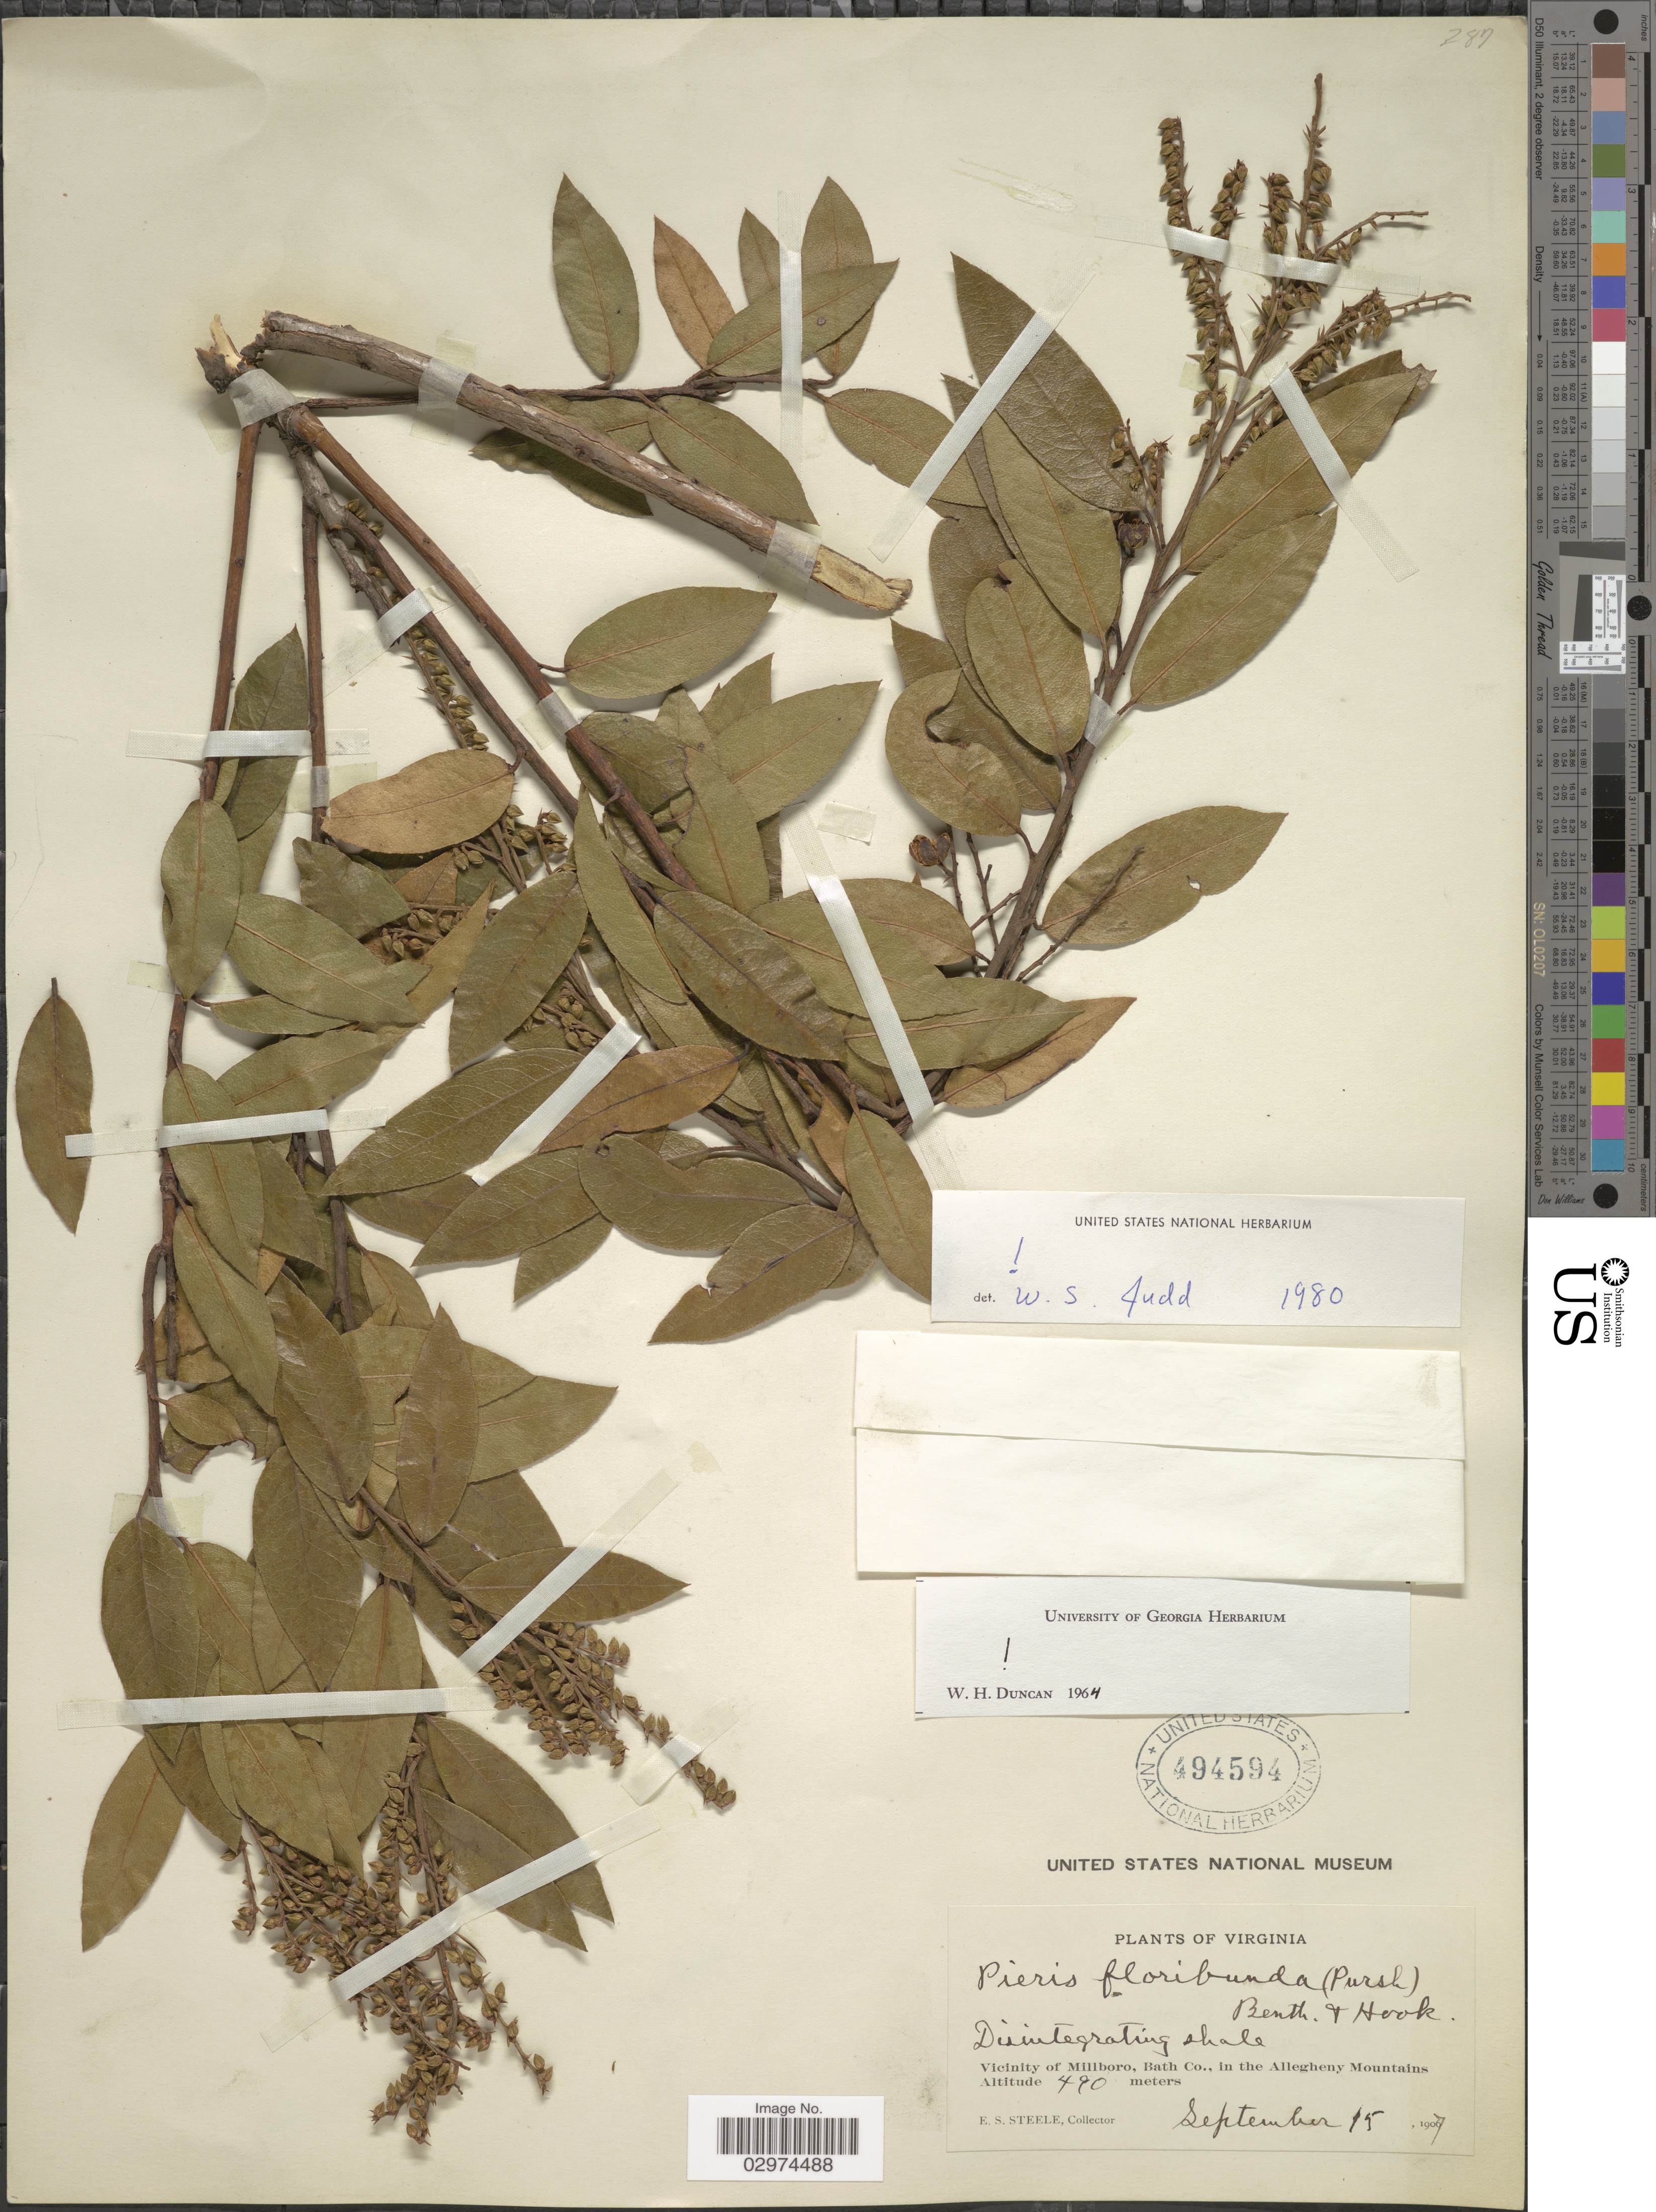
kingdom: Plantae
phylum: Tracheophyta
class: Magnoliopsida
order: Ericales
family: Ericaceae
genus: Pieris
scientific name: Pieris floribunda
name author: (Pursh) Benth. & Hook. f.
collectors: E. Steele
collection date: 1907-09-15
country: United States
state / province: Virginia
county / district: Bath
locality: Vicinity of Millboro, Bath Co., in the Allegheny Mountains.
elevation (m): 490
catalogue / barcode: US 494594